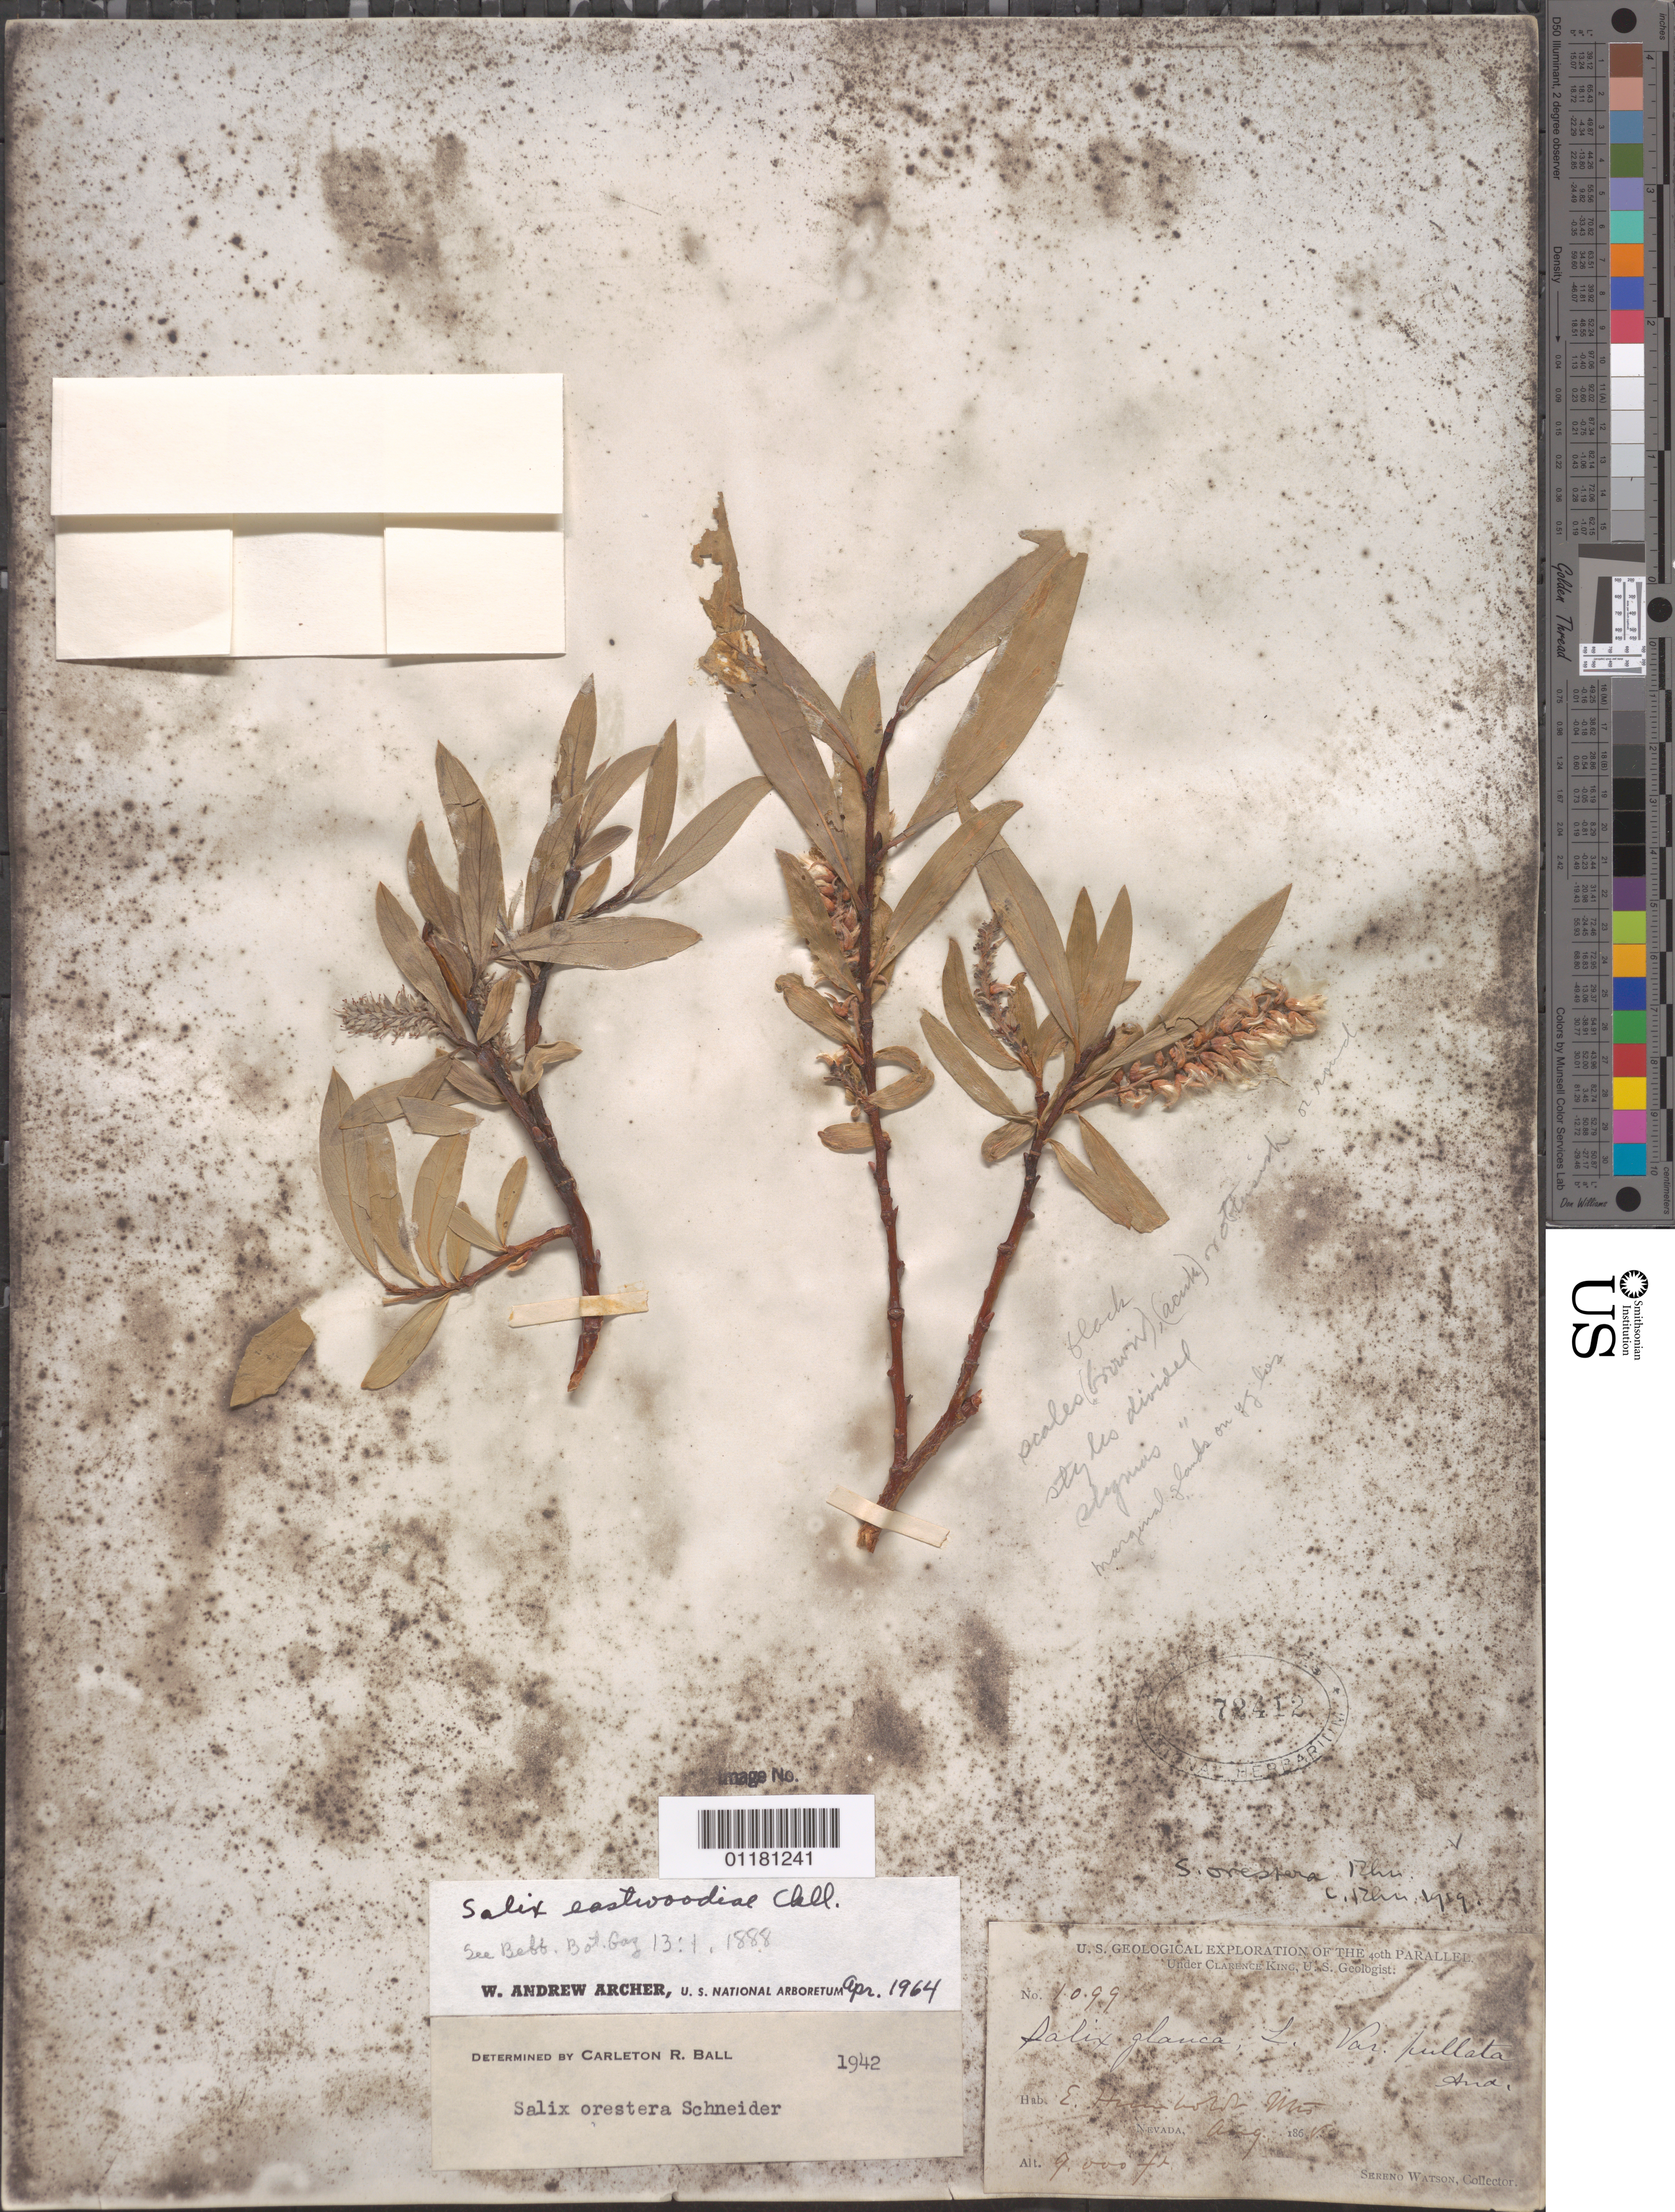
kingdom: Plantae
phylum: Tracheophyta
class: Magnoliopsida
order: Malpighiales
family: Salicaceae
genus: Salix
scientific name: Salix eastwoodiae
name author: Cockerell ex A. Heller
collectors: S. Watson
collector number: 1099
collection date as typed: Aug 1868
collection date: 1868-08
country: United States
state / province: Nevada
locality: East Humboldt Mts.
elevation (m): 2743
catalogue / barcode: US 72412